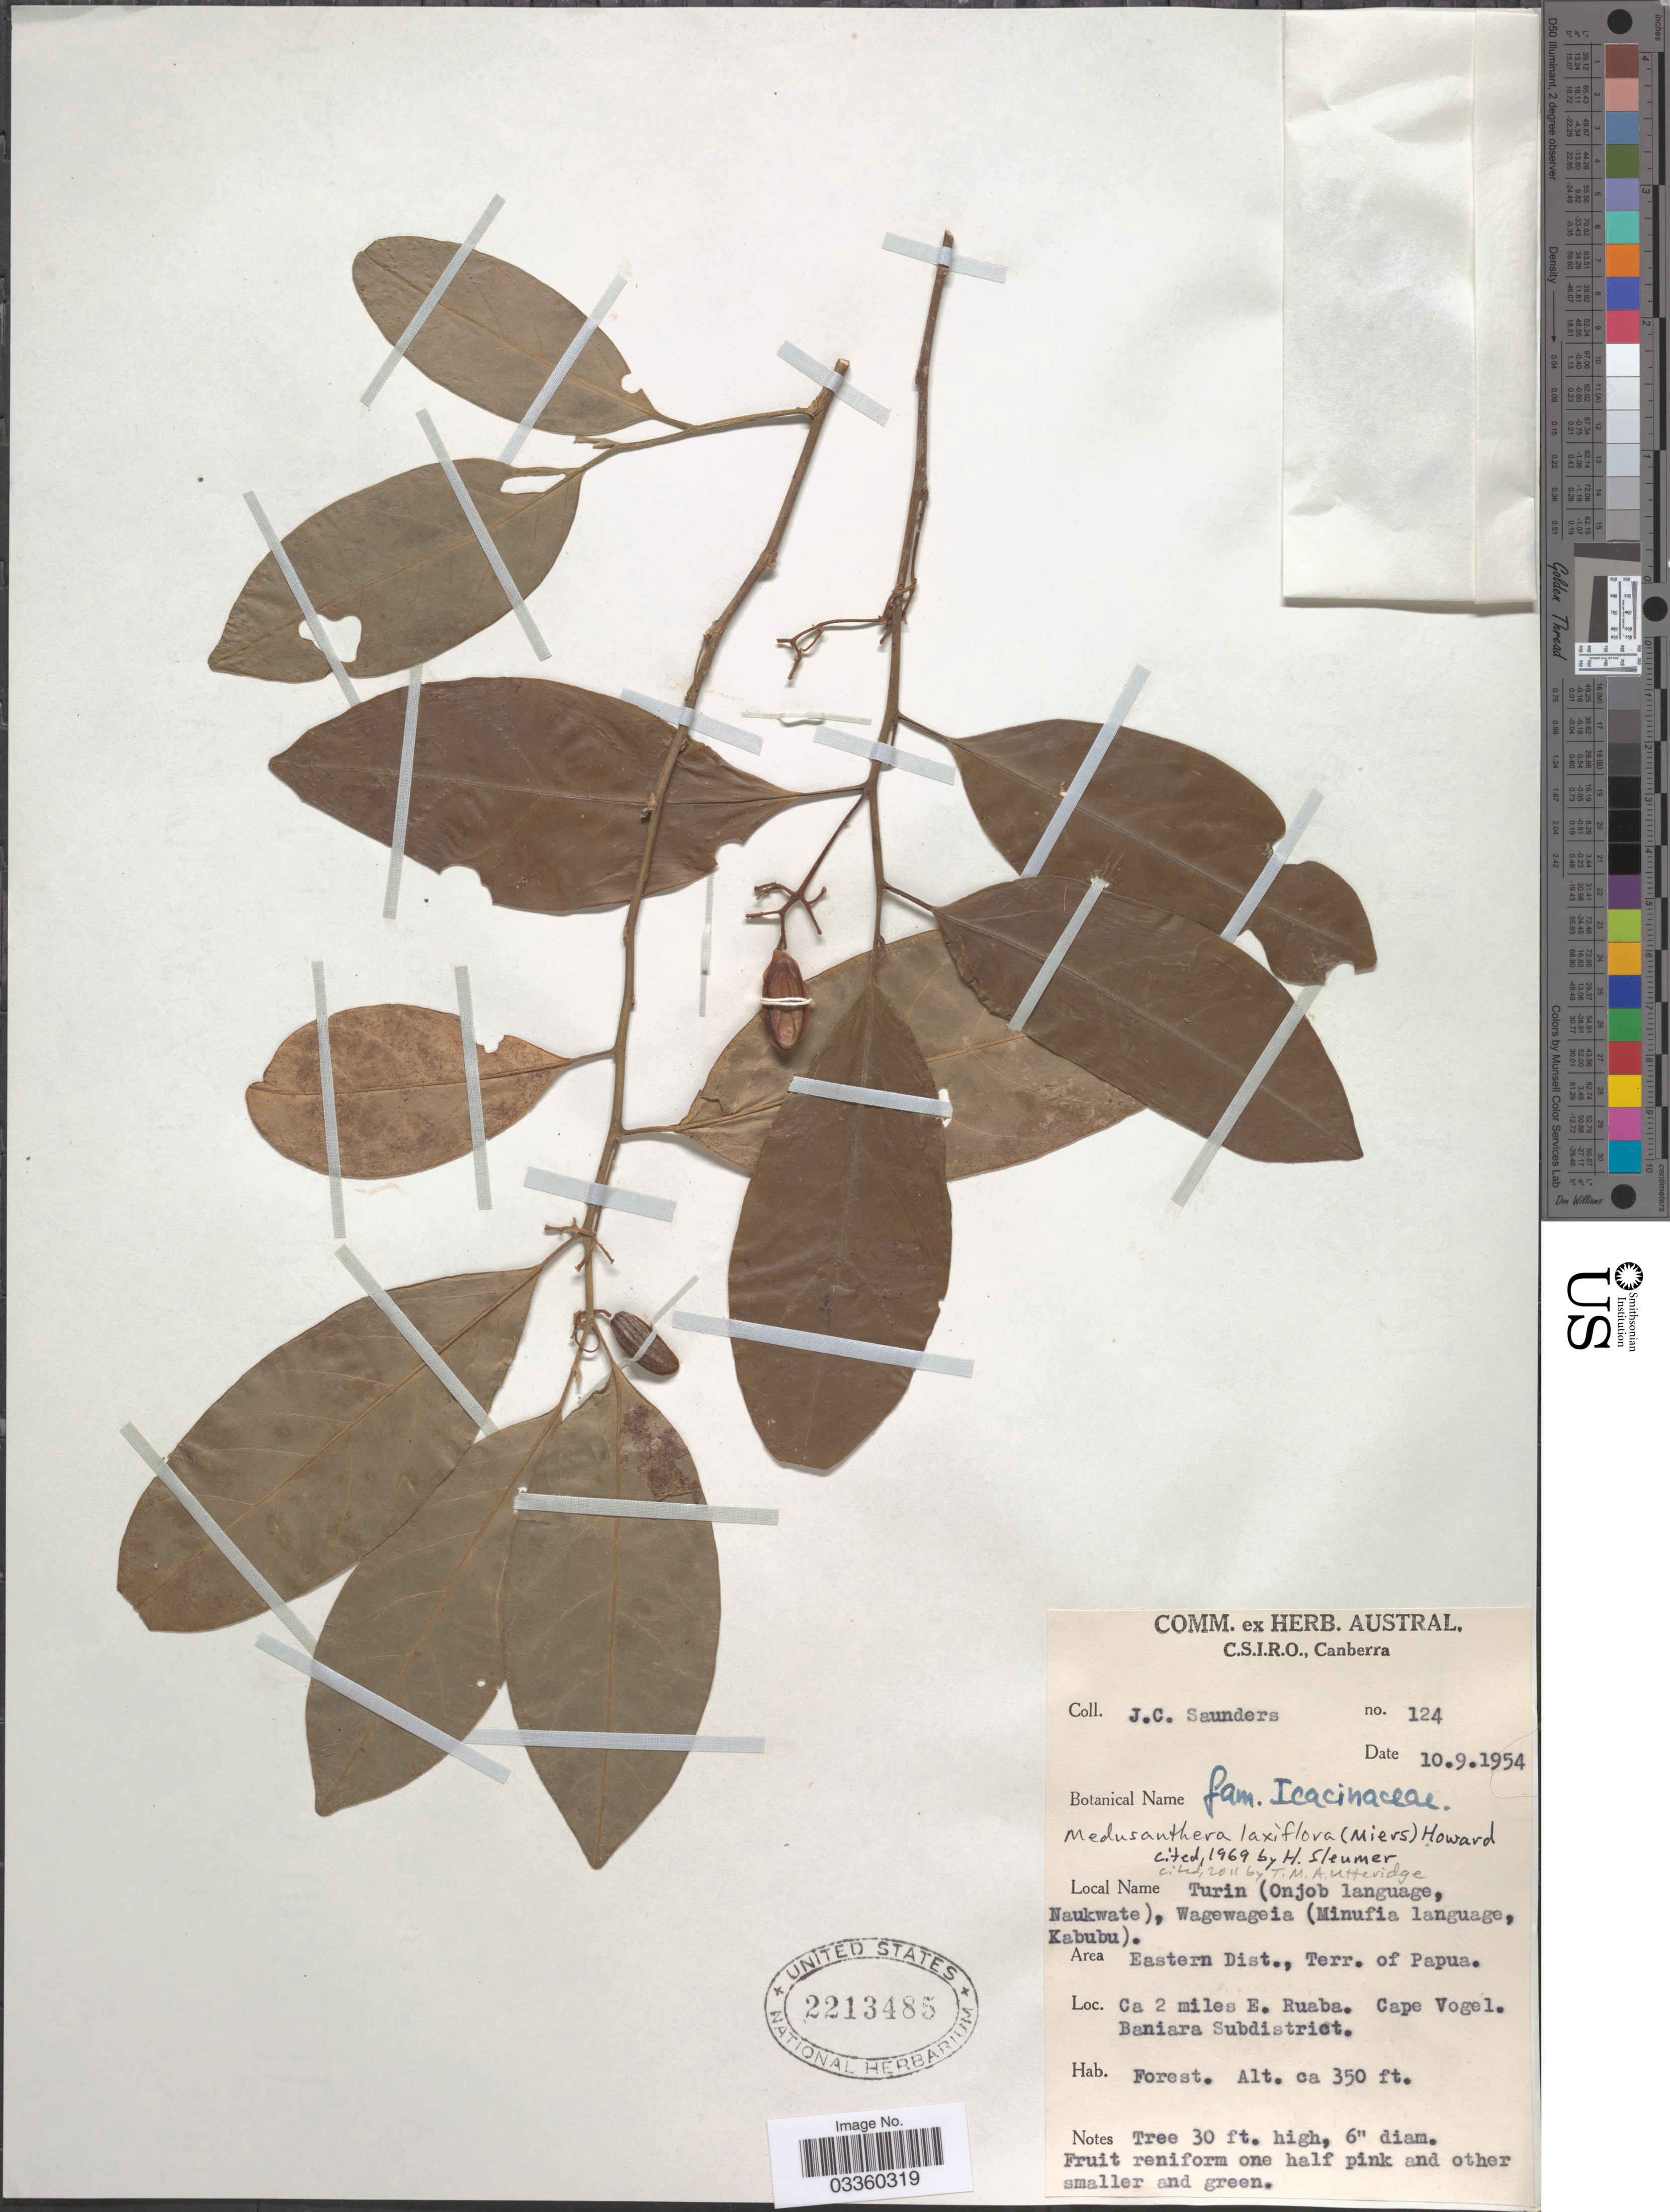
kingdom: Plantae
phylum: Tracheophyta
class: Magnoliopsida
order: Cardiopteridales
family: Stemonuraceae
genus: Medusanthera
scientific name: Medusanthera laxiflora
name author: (Miers) R.A. Howard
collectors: J. C. Saunders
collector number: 124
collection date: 1954-09-10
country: Papua New Guinea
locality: Eastern Dist., Terr. of Papua. Ca 2 miles E. Ruaba. Cape Vogel. Baniara Subdistrict.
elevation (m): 107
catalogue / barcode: US 2213485